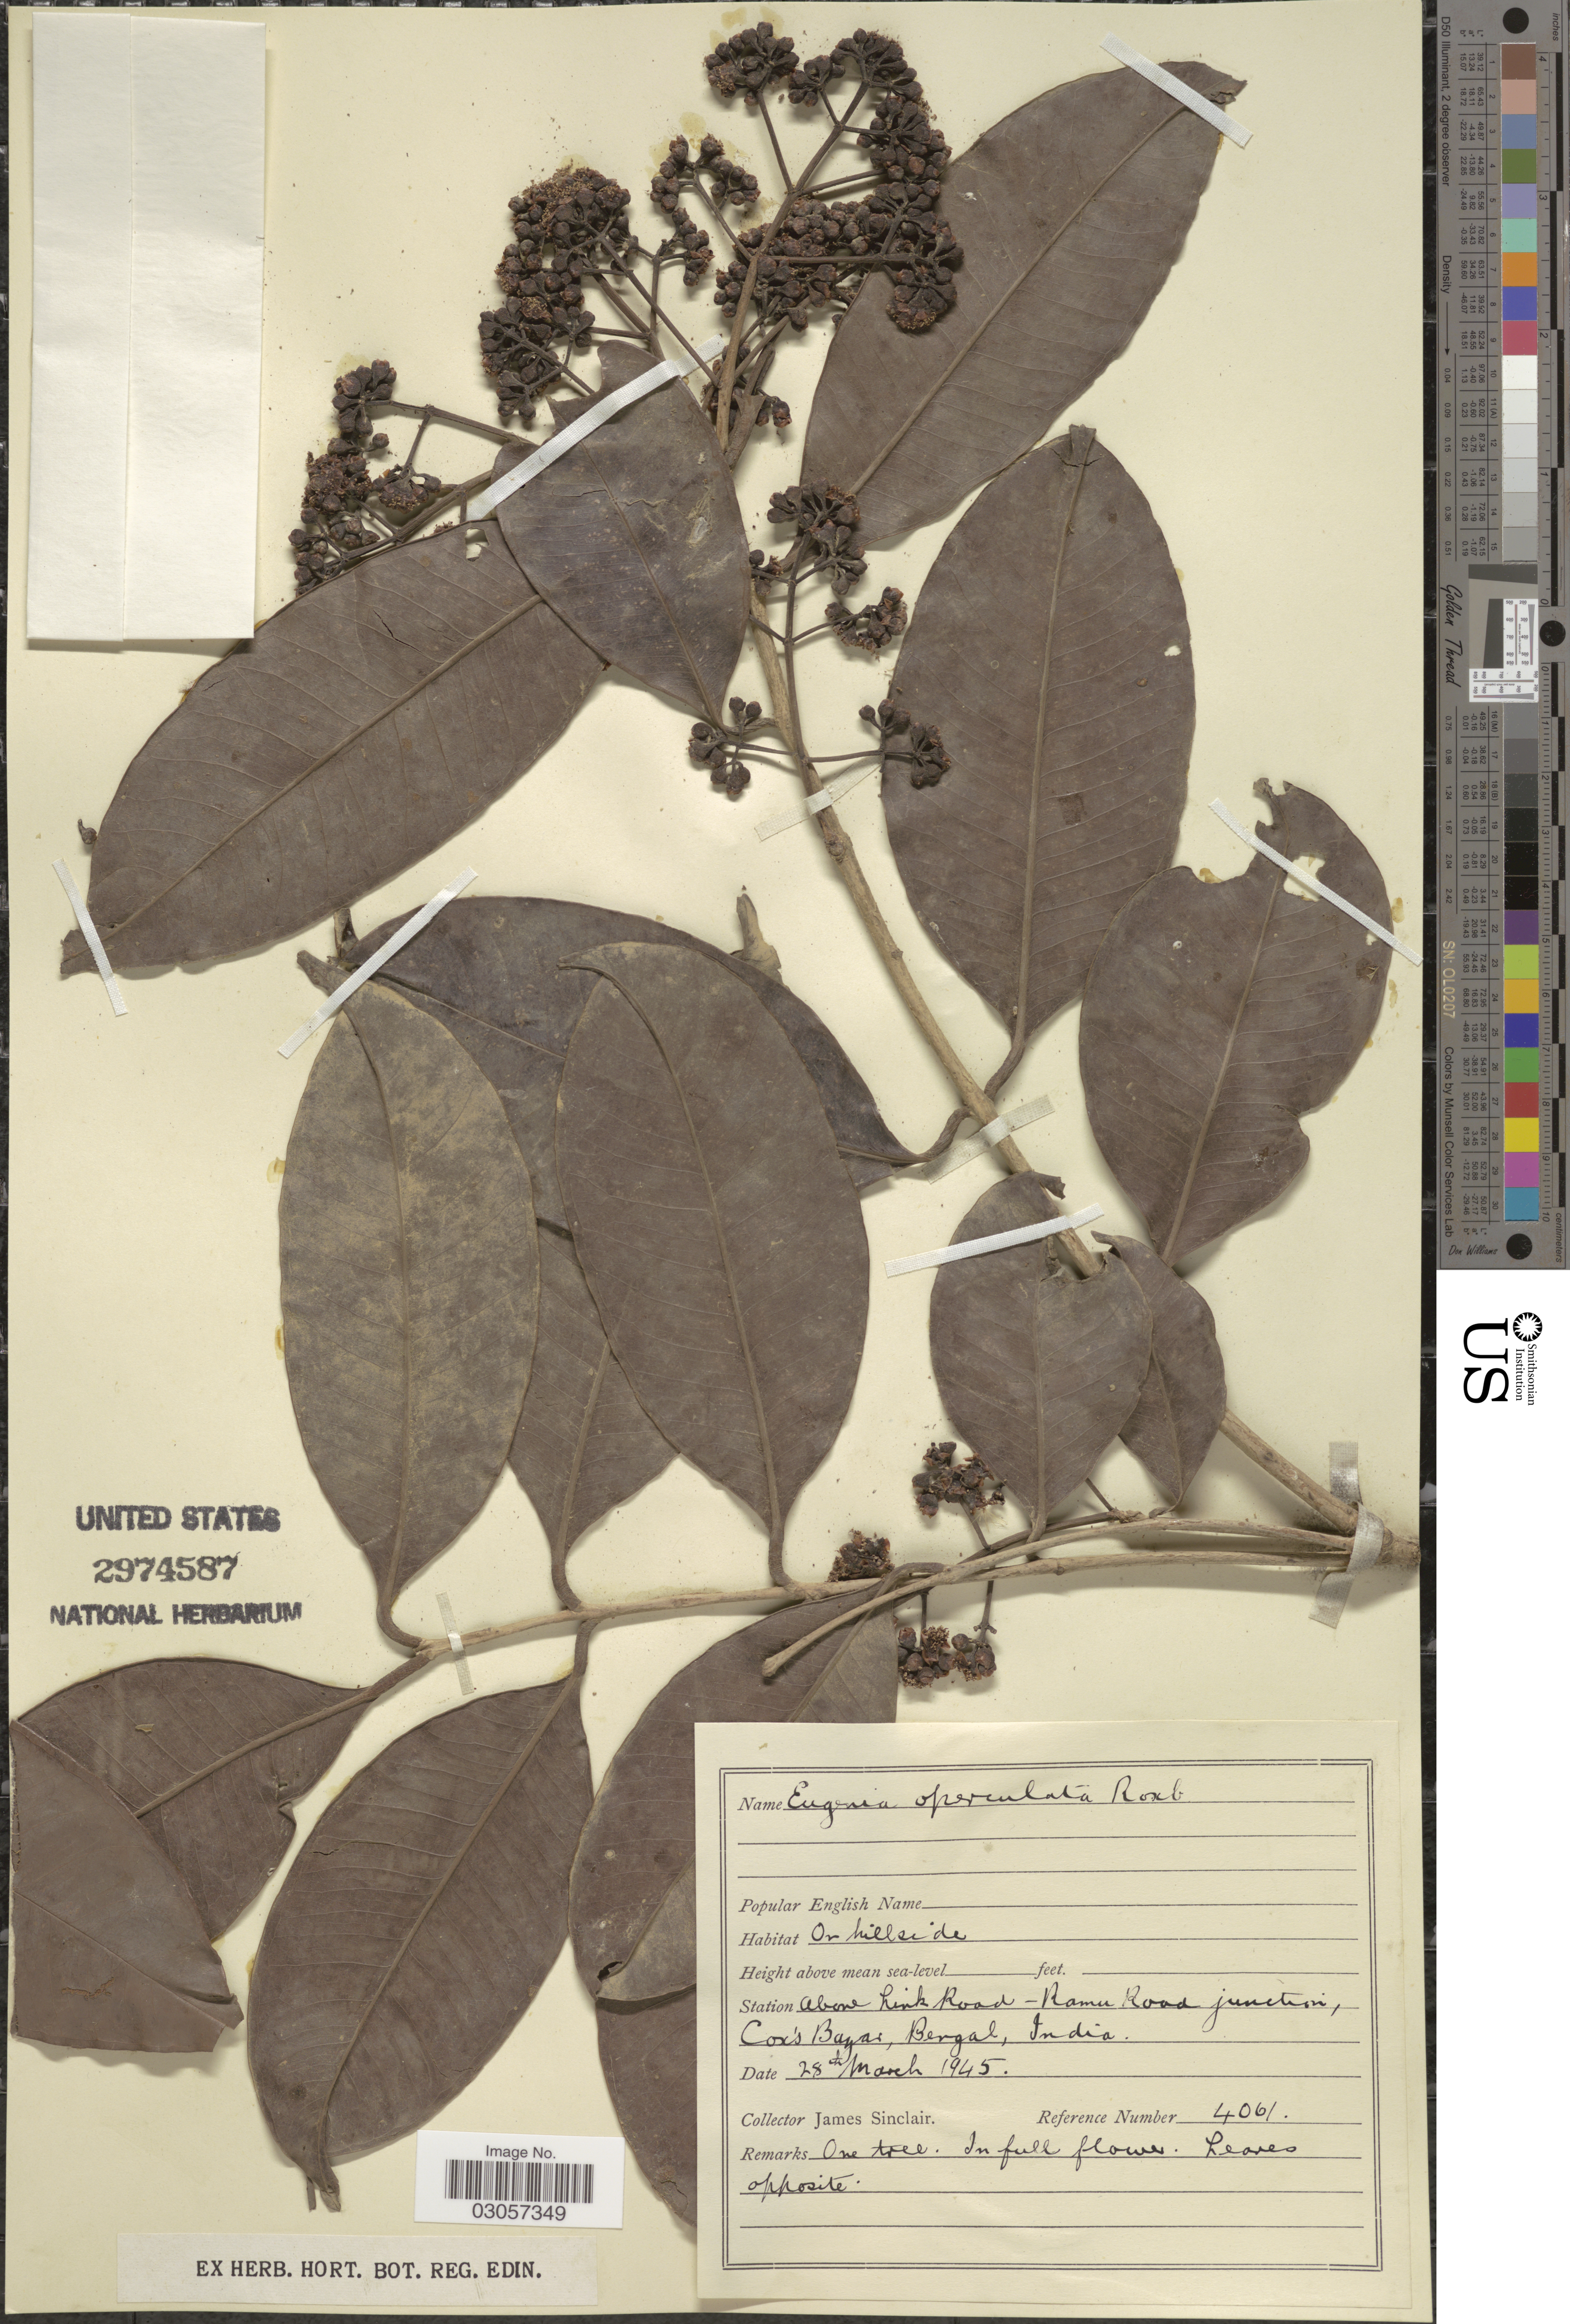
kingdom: Plantae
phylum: Tracheophyta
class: Magnoliopsida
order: Myrtales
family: Myrtaceae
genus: Syzygium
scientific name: Syzygium nervosum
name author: DC.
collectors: J. Sinclair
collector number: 4061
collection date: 1945-03-28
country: Bangladesh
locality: Station above Link Road - Ramu Road junction, Cox's Bazar, Bengal, India.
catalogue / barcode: US 2974587